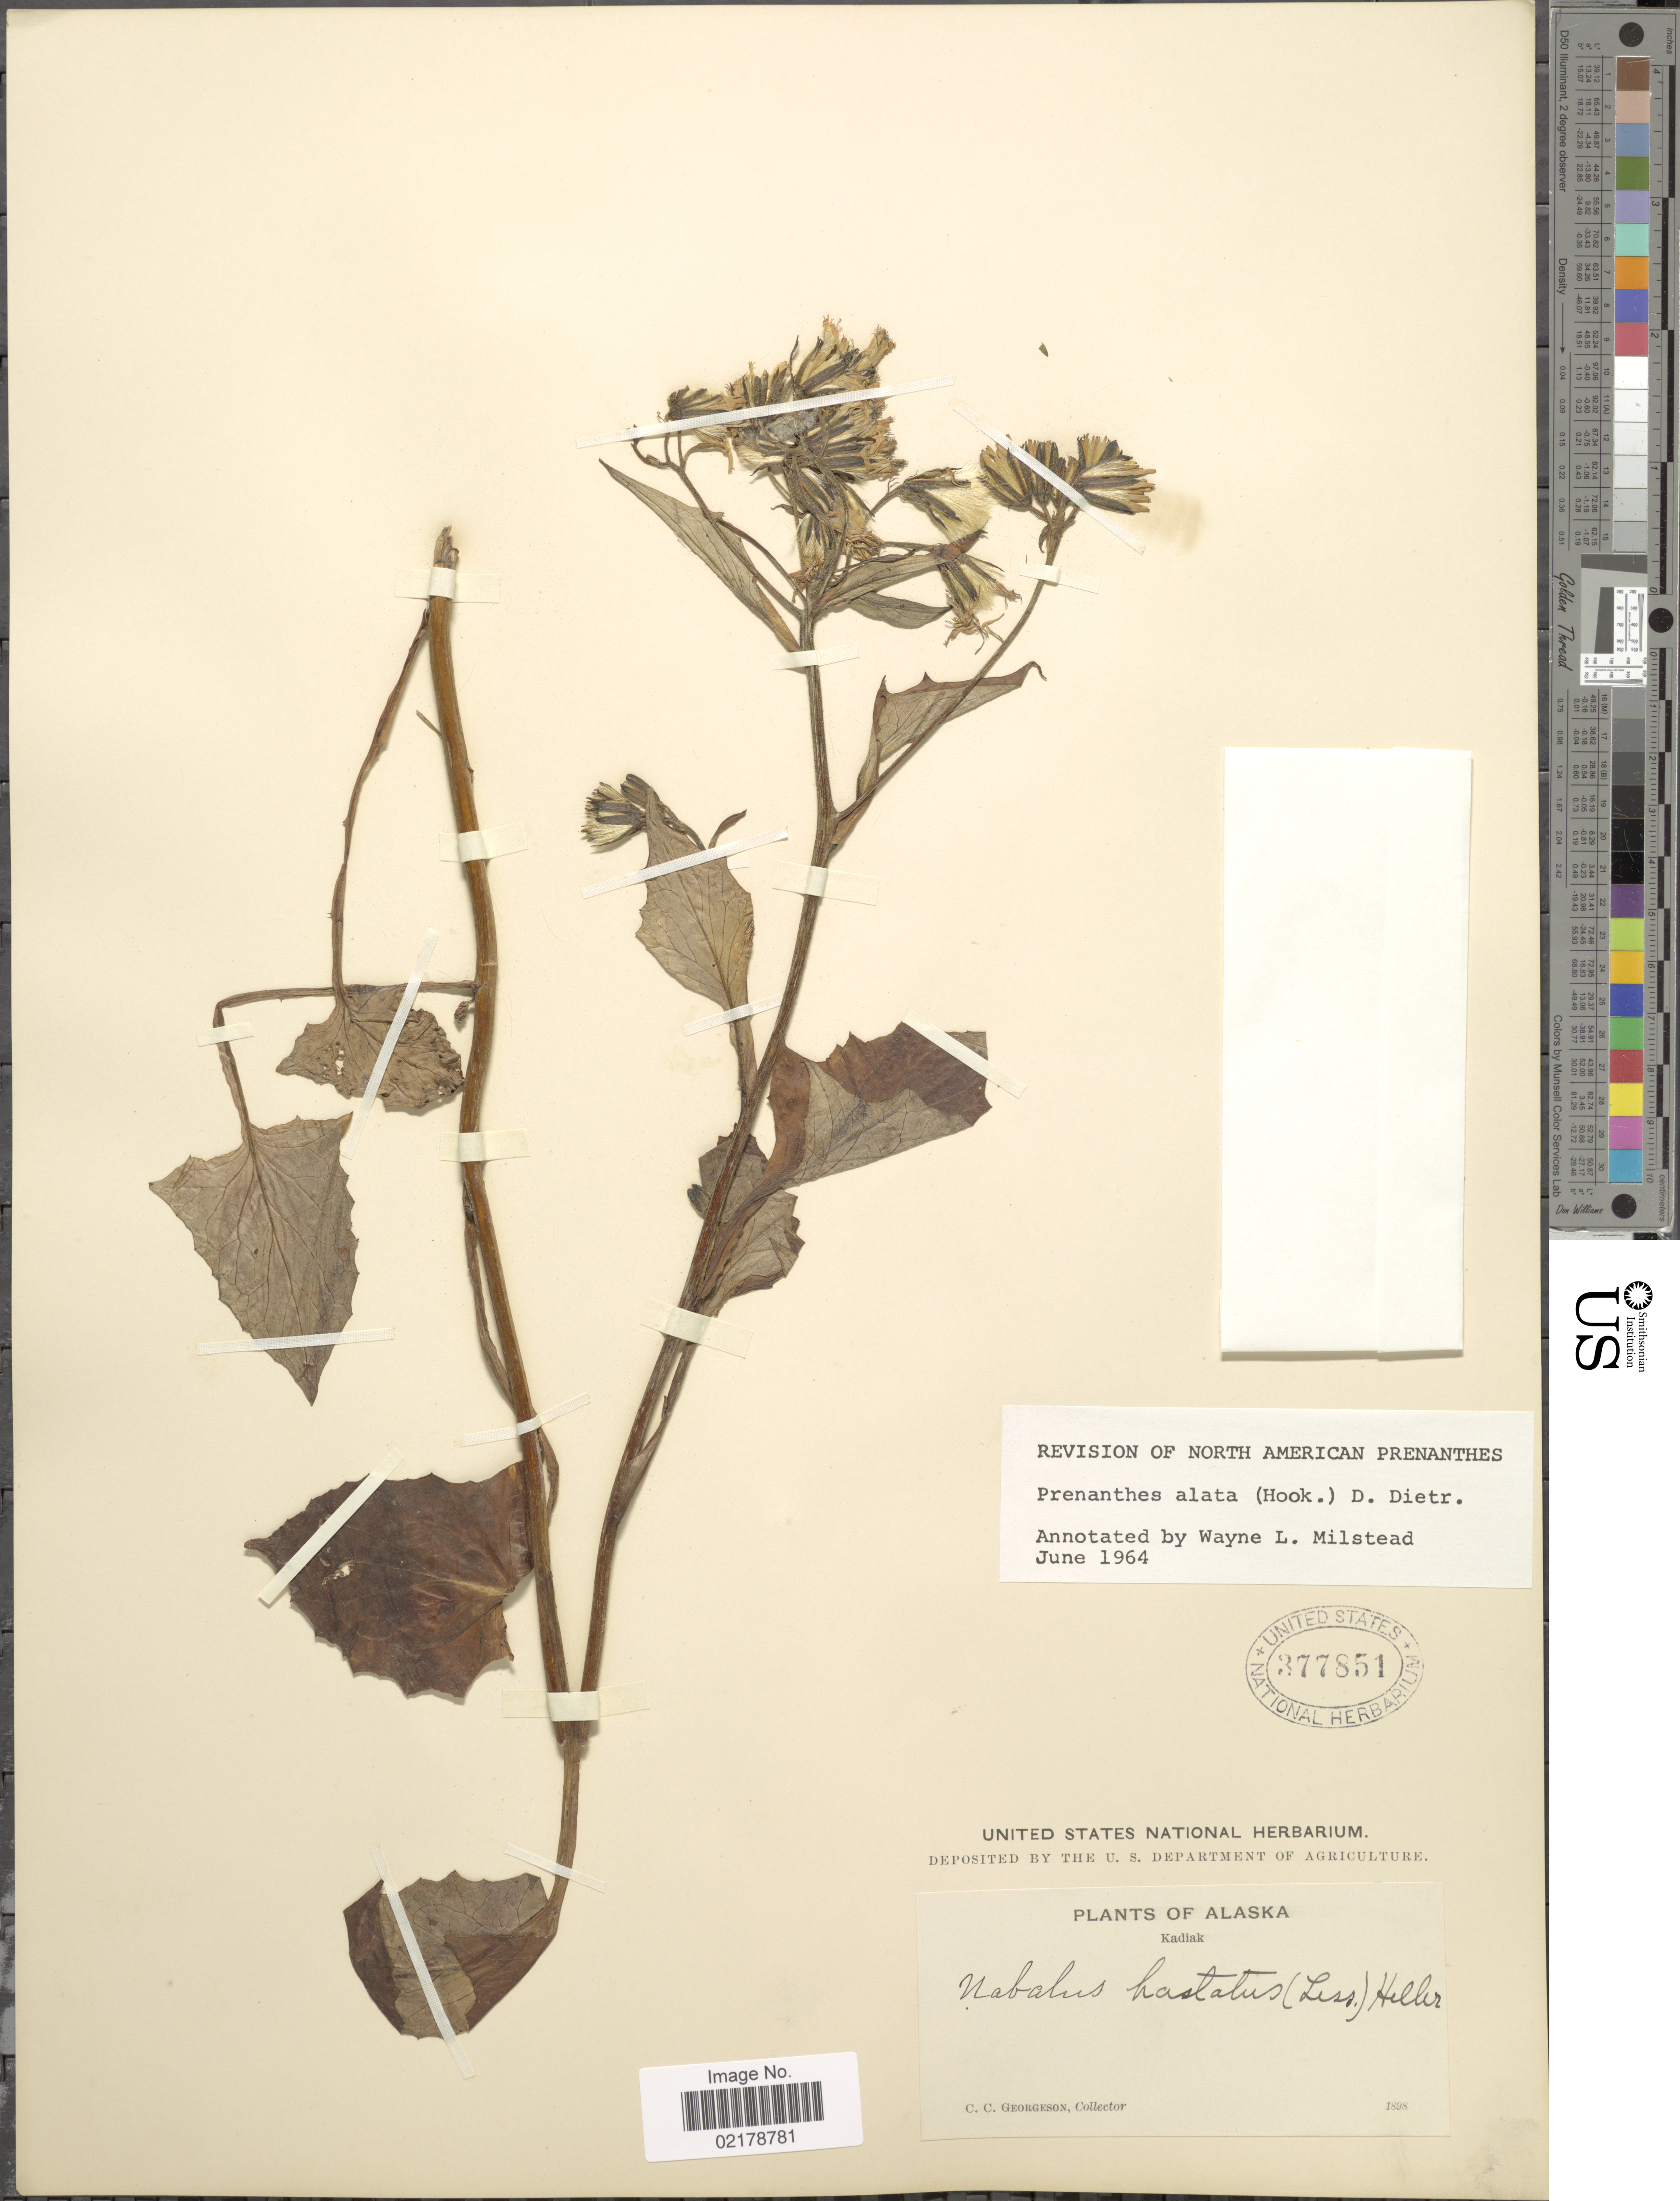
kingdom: Plantae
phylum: Tracheophyta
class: Magnoliopsida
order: Asterales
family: Asteraceae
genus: Nabalus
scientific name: Nabalus alatus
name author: Hook.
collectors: C. Georgeson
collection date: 1898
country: United States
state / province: Alaska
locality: Kadiak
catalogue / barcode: US 377851